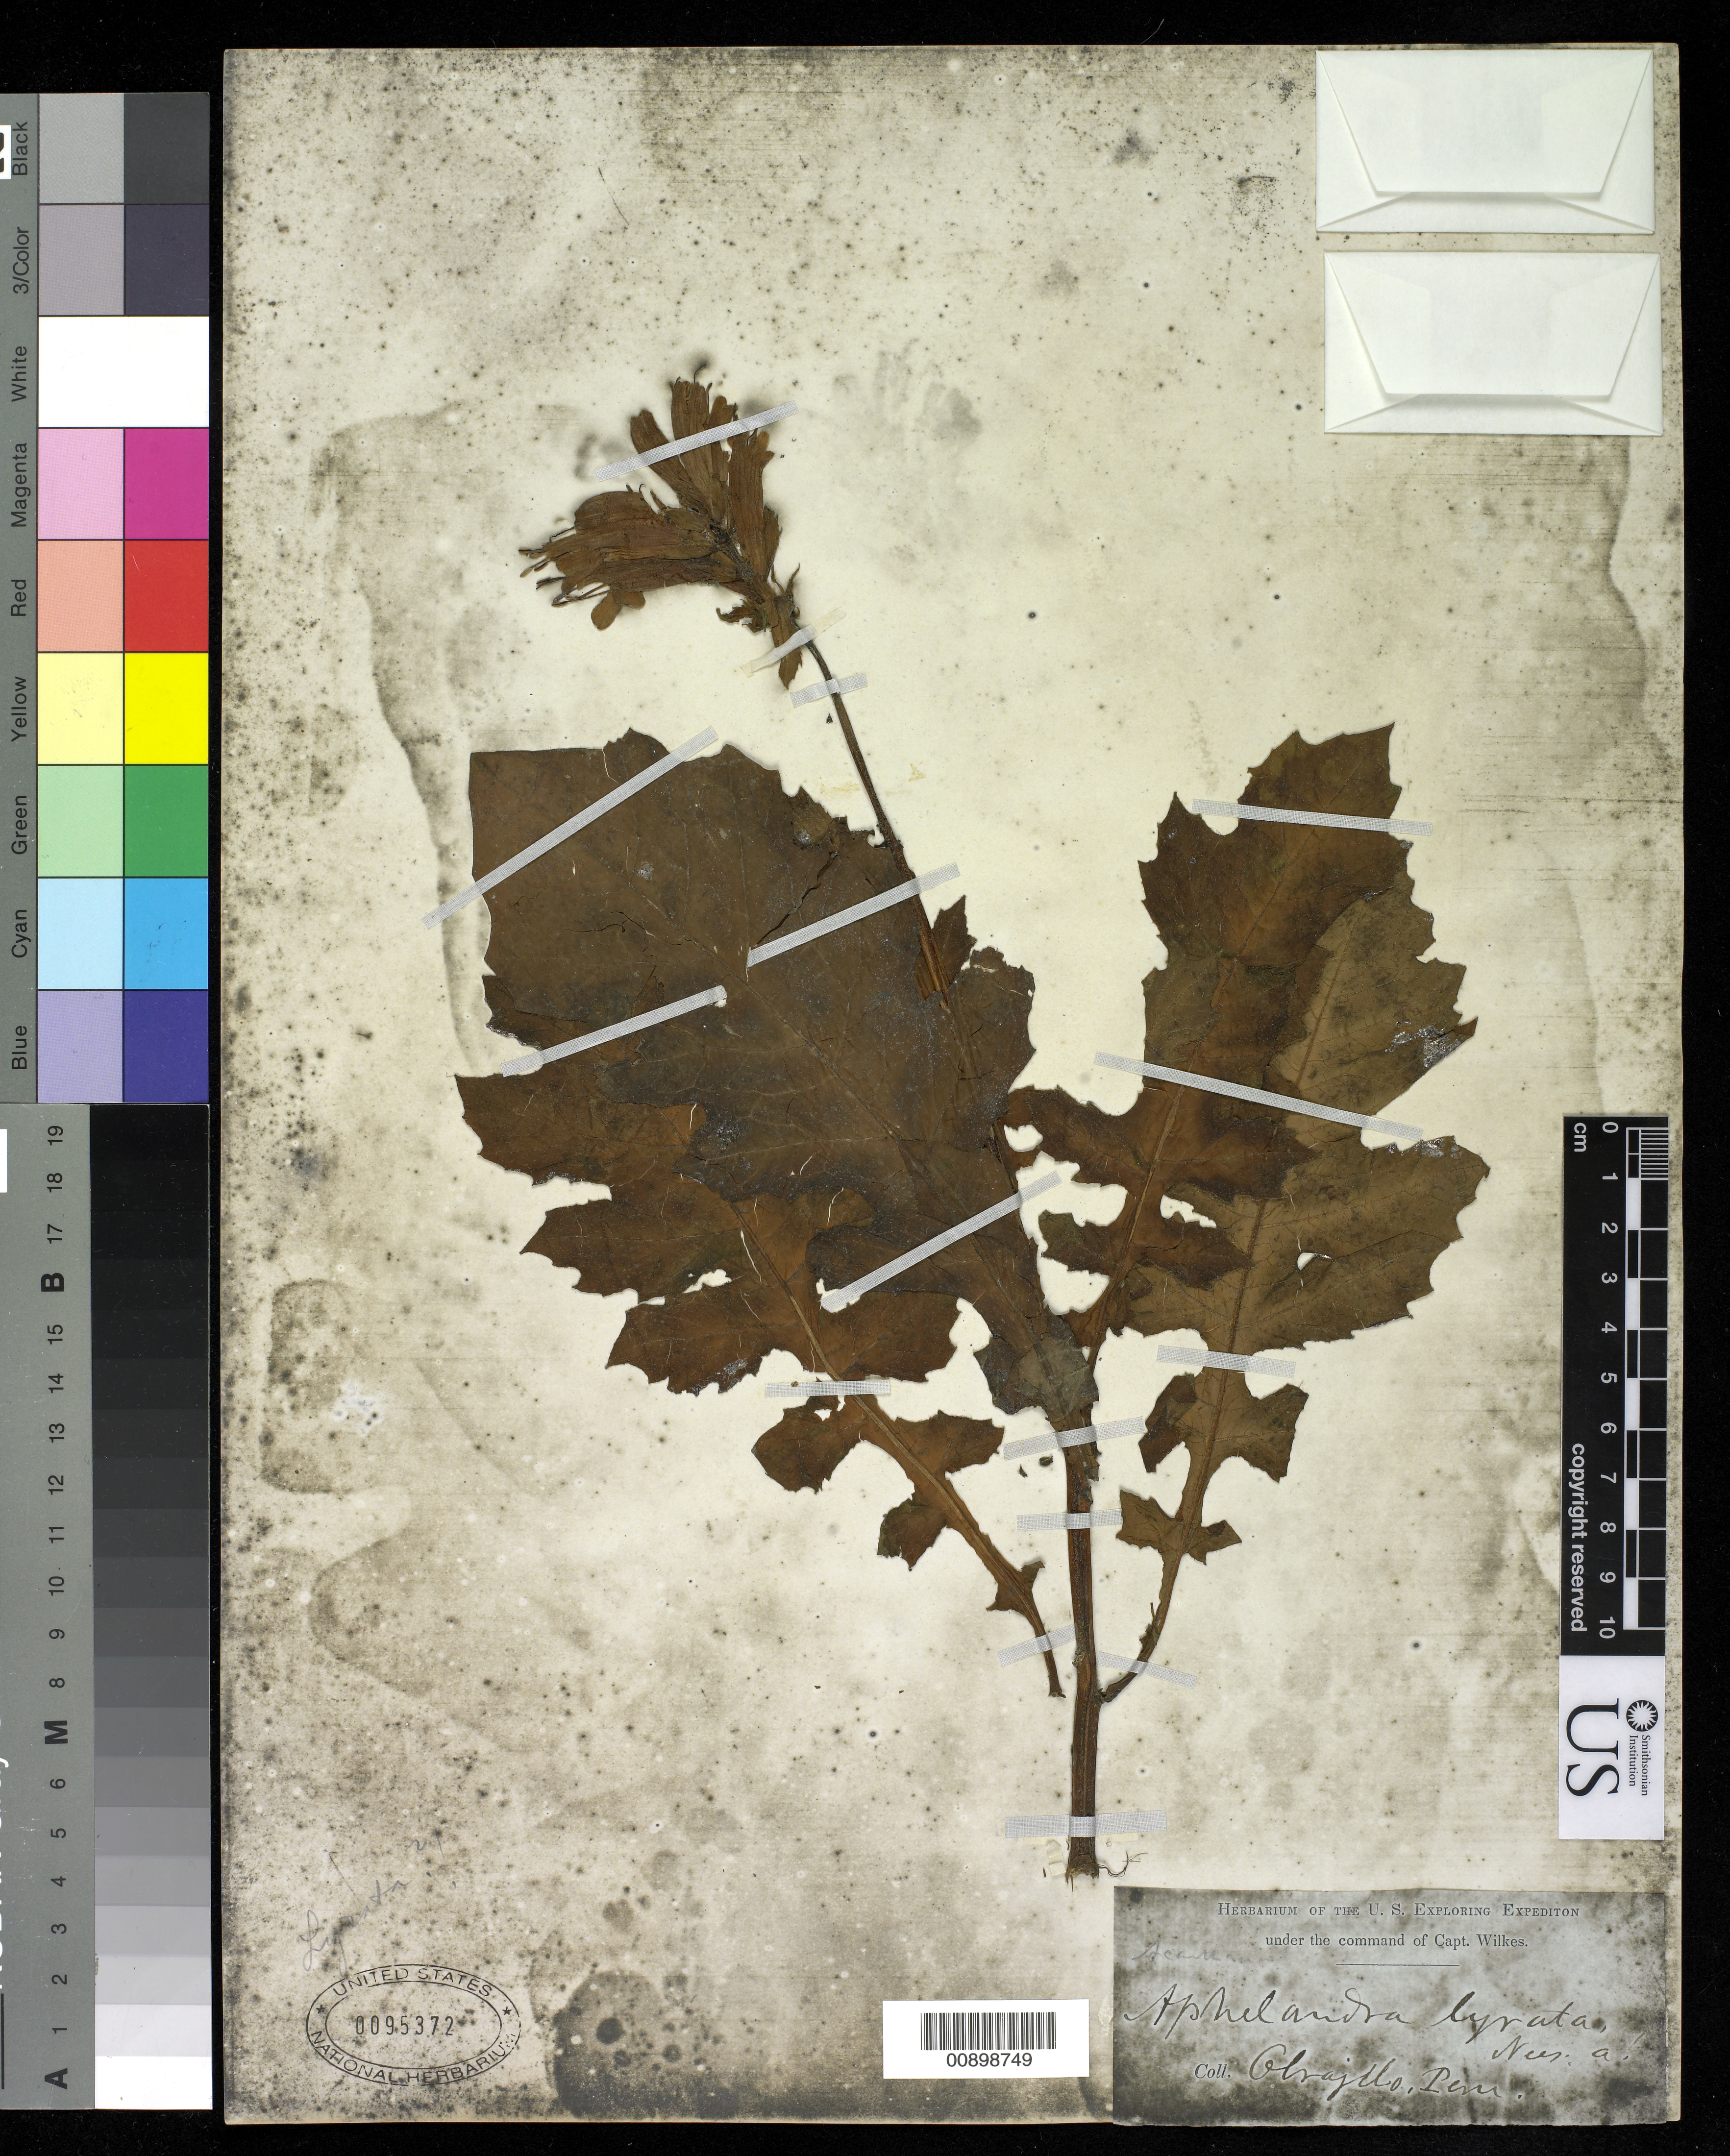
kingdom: Plantae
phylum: Tracheophyta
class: Magnoliopsida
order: Lamiales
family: Acanthaceae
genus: Aphelandra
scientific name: Aphelandra lyrata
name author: Nees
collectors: Wilkes Explor. Exped.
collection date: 1838/1842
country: Peru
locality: Obrajillo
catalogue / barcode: US 95372